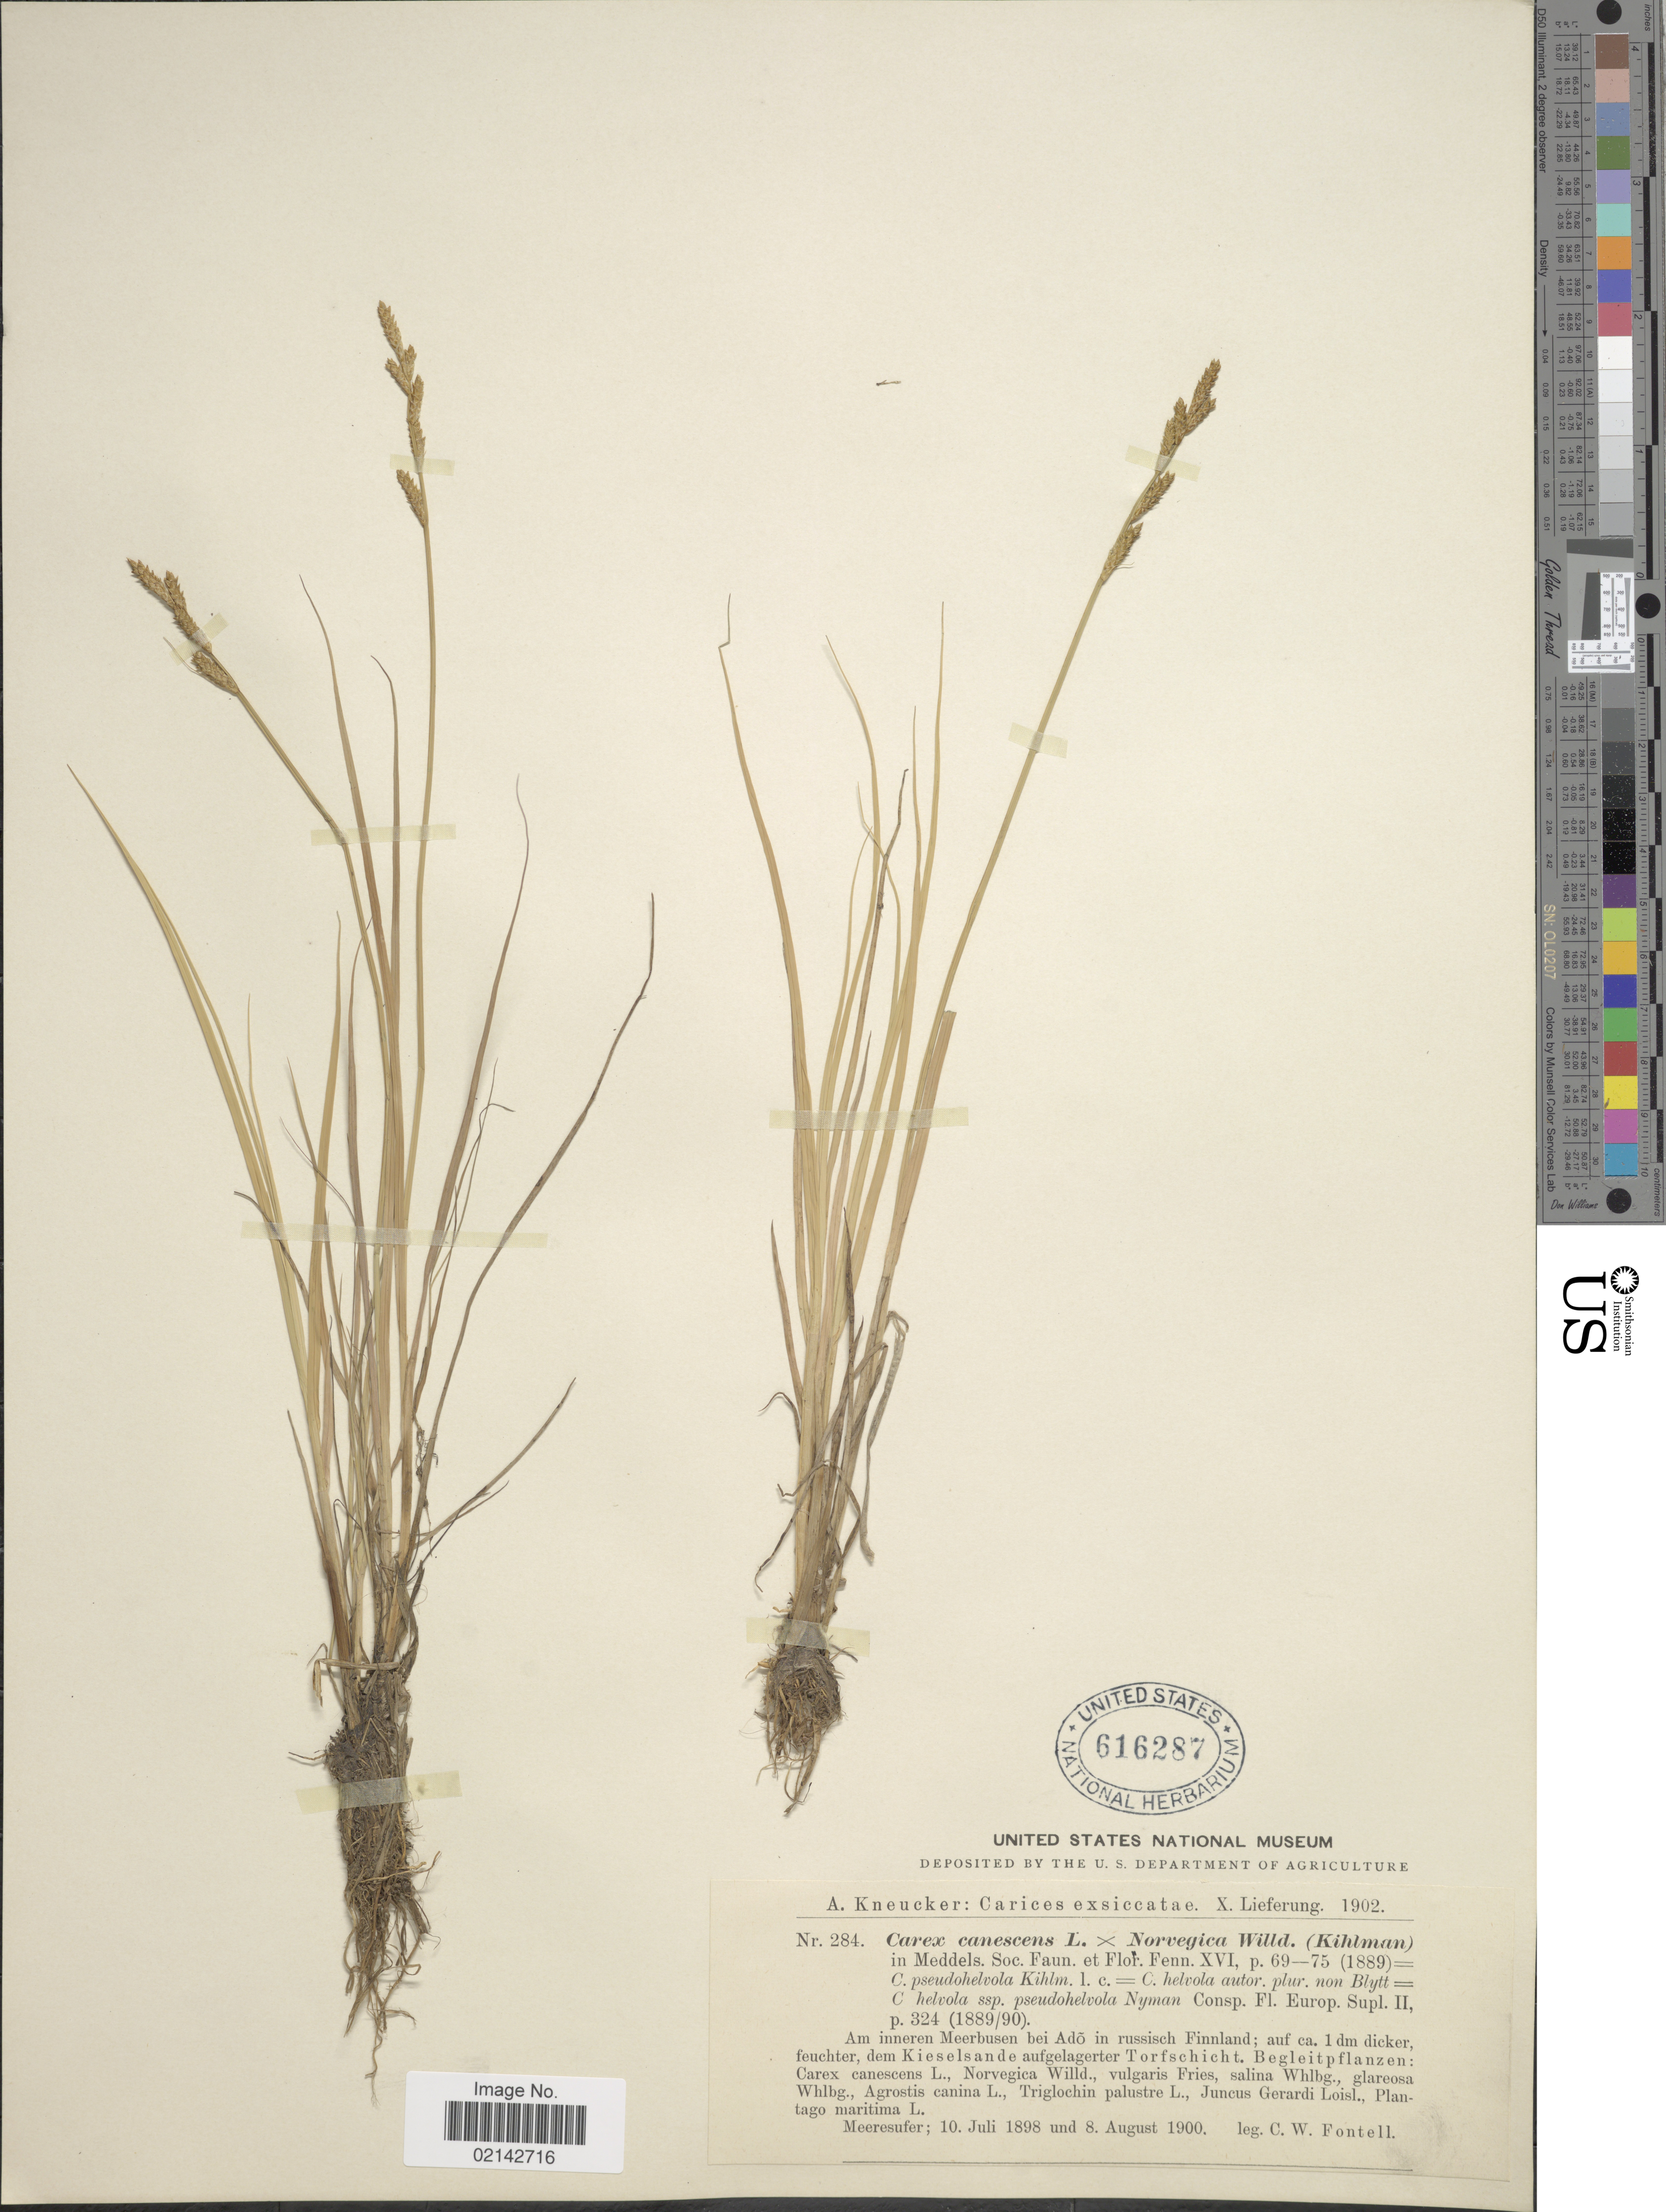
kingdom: Plantae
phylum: Tracheophyta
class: Liliopsida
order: Poales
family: Cyperaceae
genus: Carex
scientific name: Carex sp.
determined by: Strong, Mark T., (BOT), Smithsonian Institution - National Museum of Natural History (UNITED STATES)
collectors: C. Fontell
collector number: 284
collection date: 1898-07-10/1900-08-08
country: Finland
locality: Am inneren Meerbusen bei Ado in russisch Finnland; auf ca. 1 dm dicker feuchter, dem Kieselande aufgelagerter Torfschischt, Carices.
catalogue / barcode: US 616287